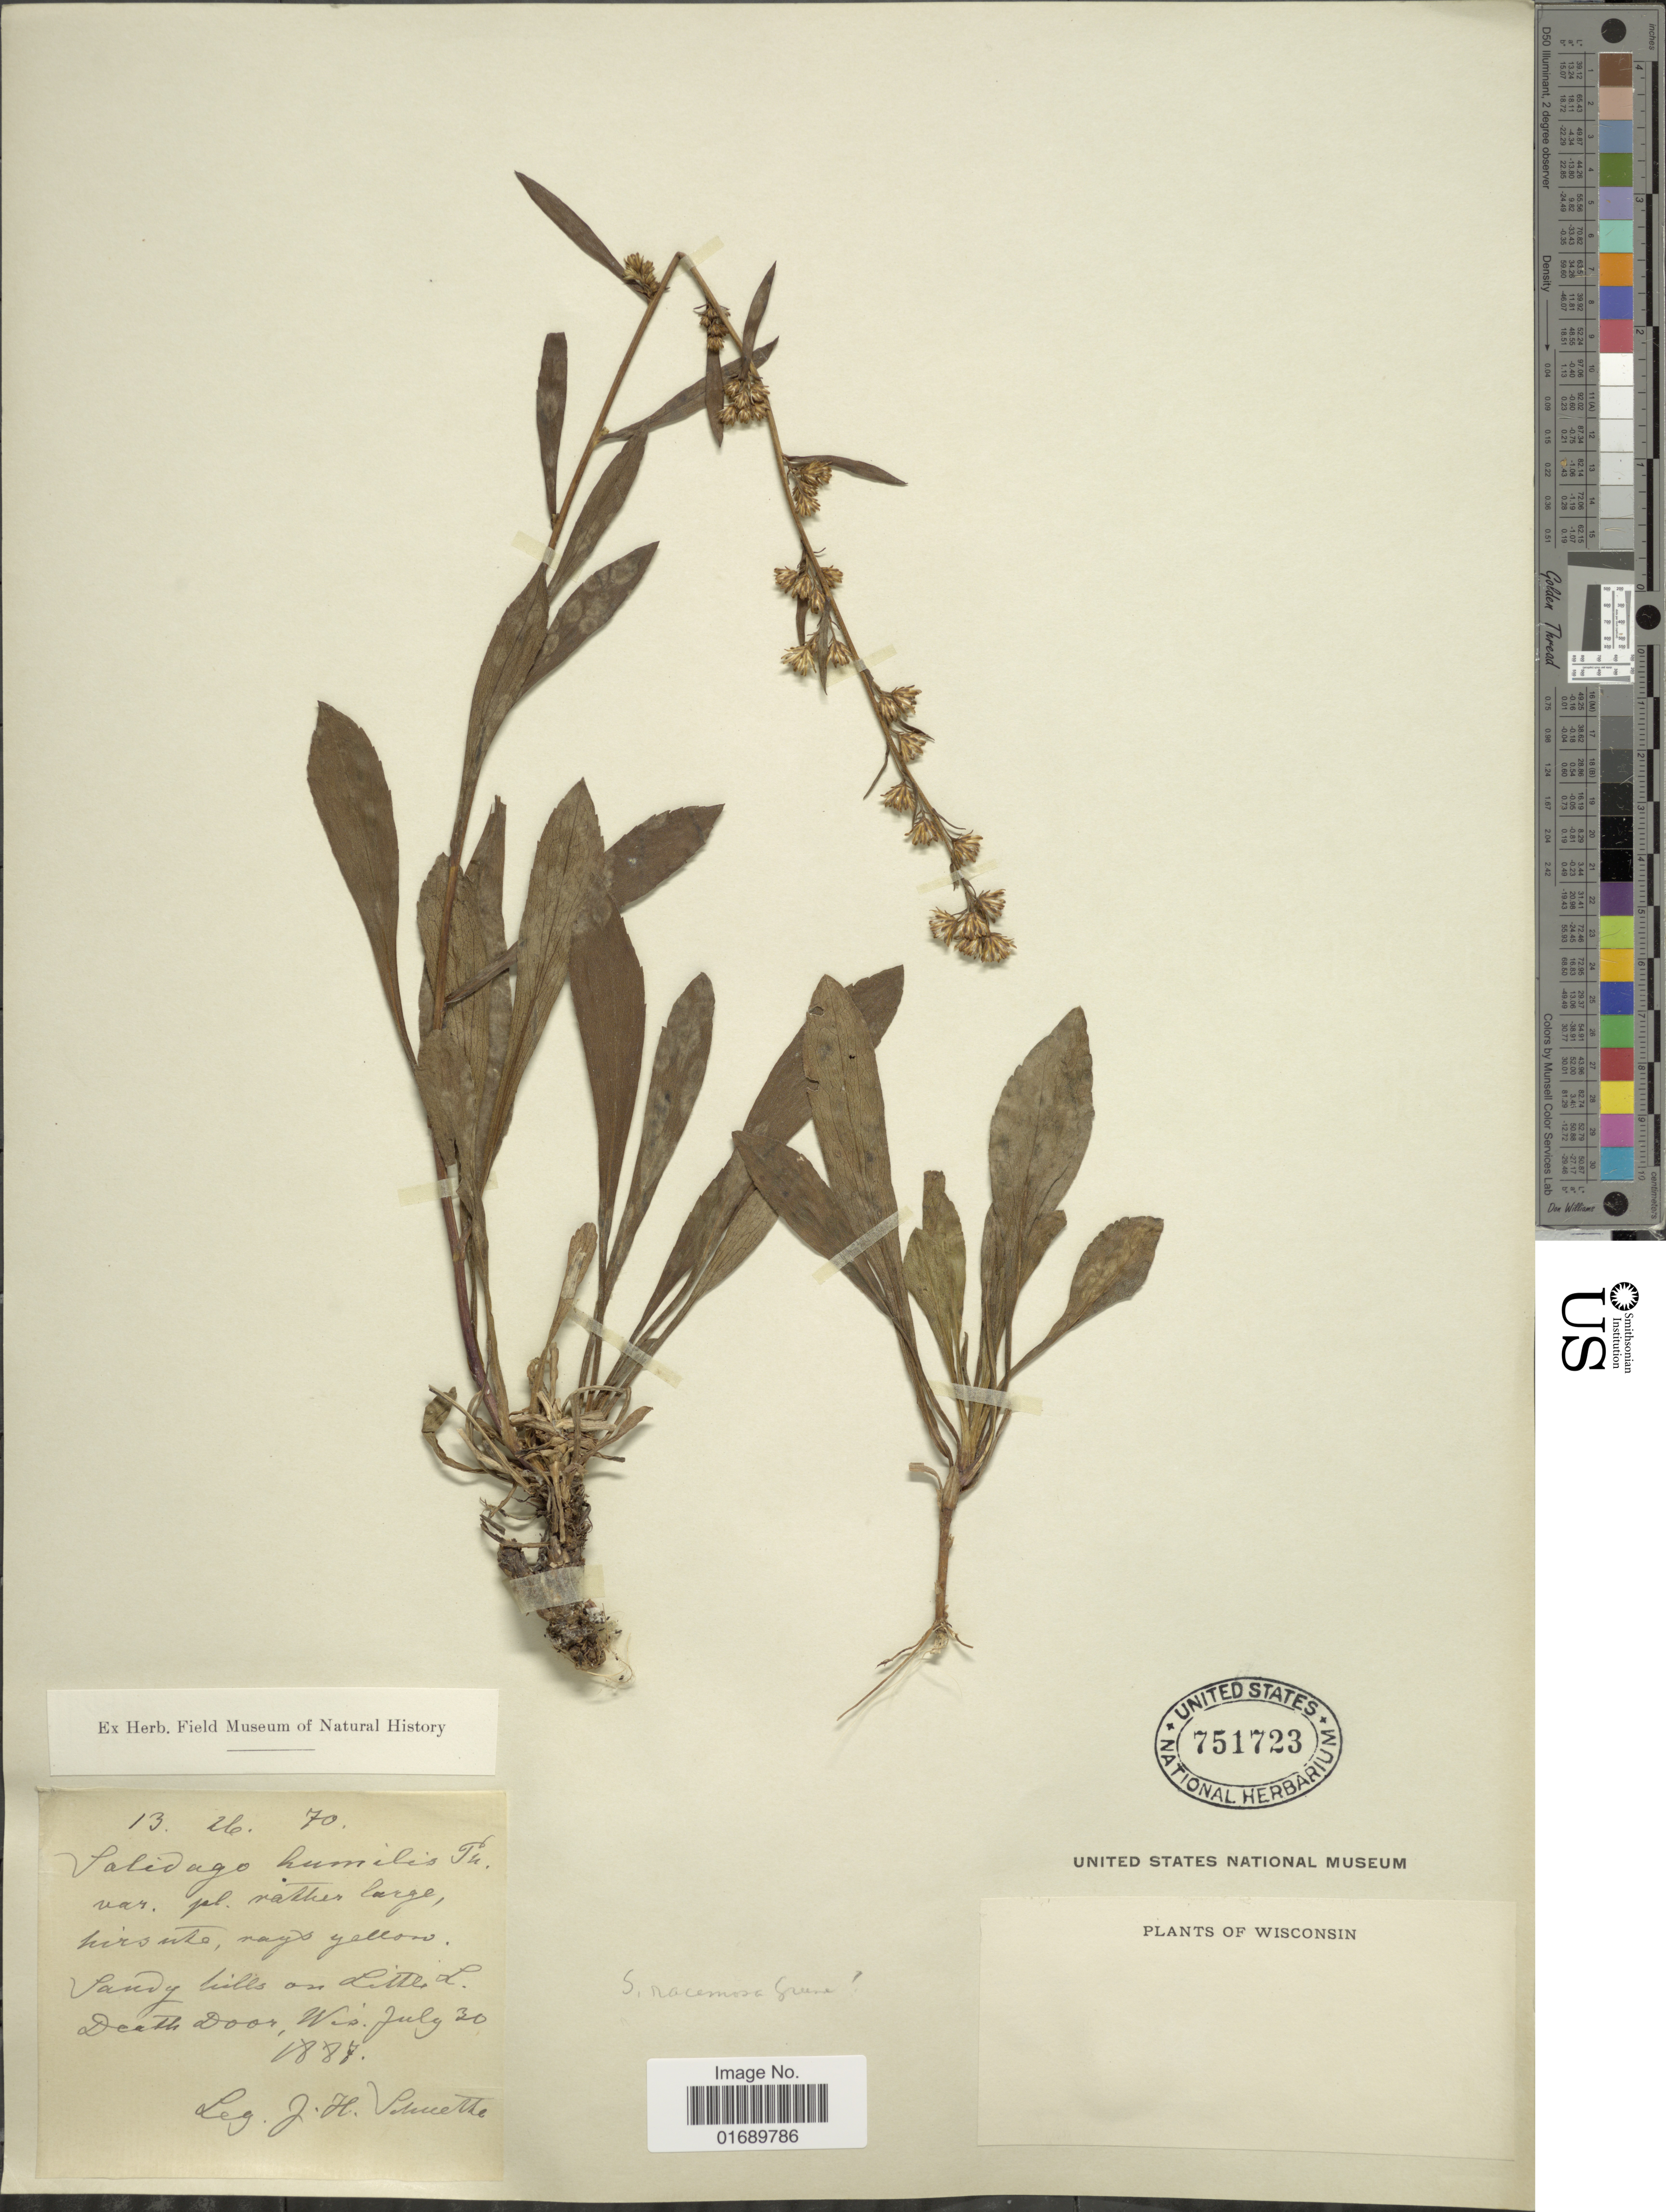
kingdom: Plantae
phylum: Tracheophyta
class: Magnoliopsida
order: Asterales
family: Asteraceae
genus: Solidago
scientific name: Solidago racemosa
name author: Greene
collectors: J. Schnette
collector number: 13 u 70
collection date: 1887-07-30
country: United States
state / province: Wisconsin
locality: Sandy hills on Little L. Death Door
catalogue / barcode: US 751723